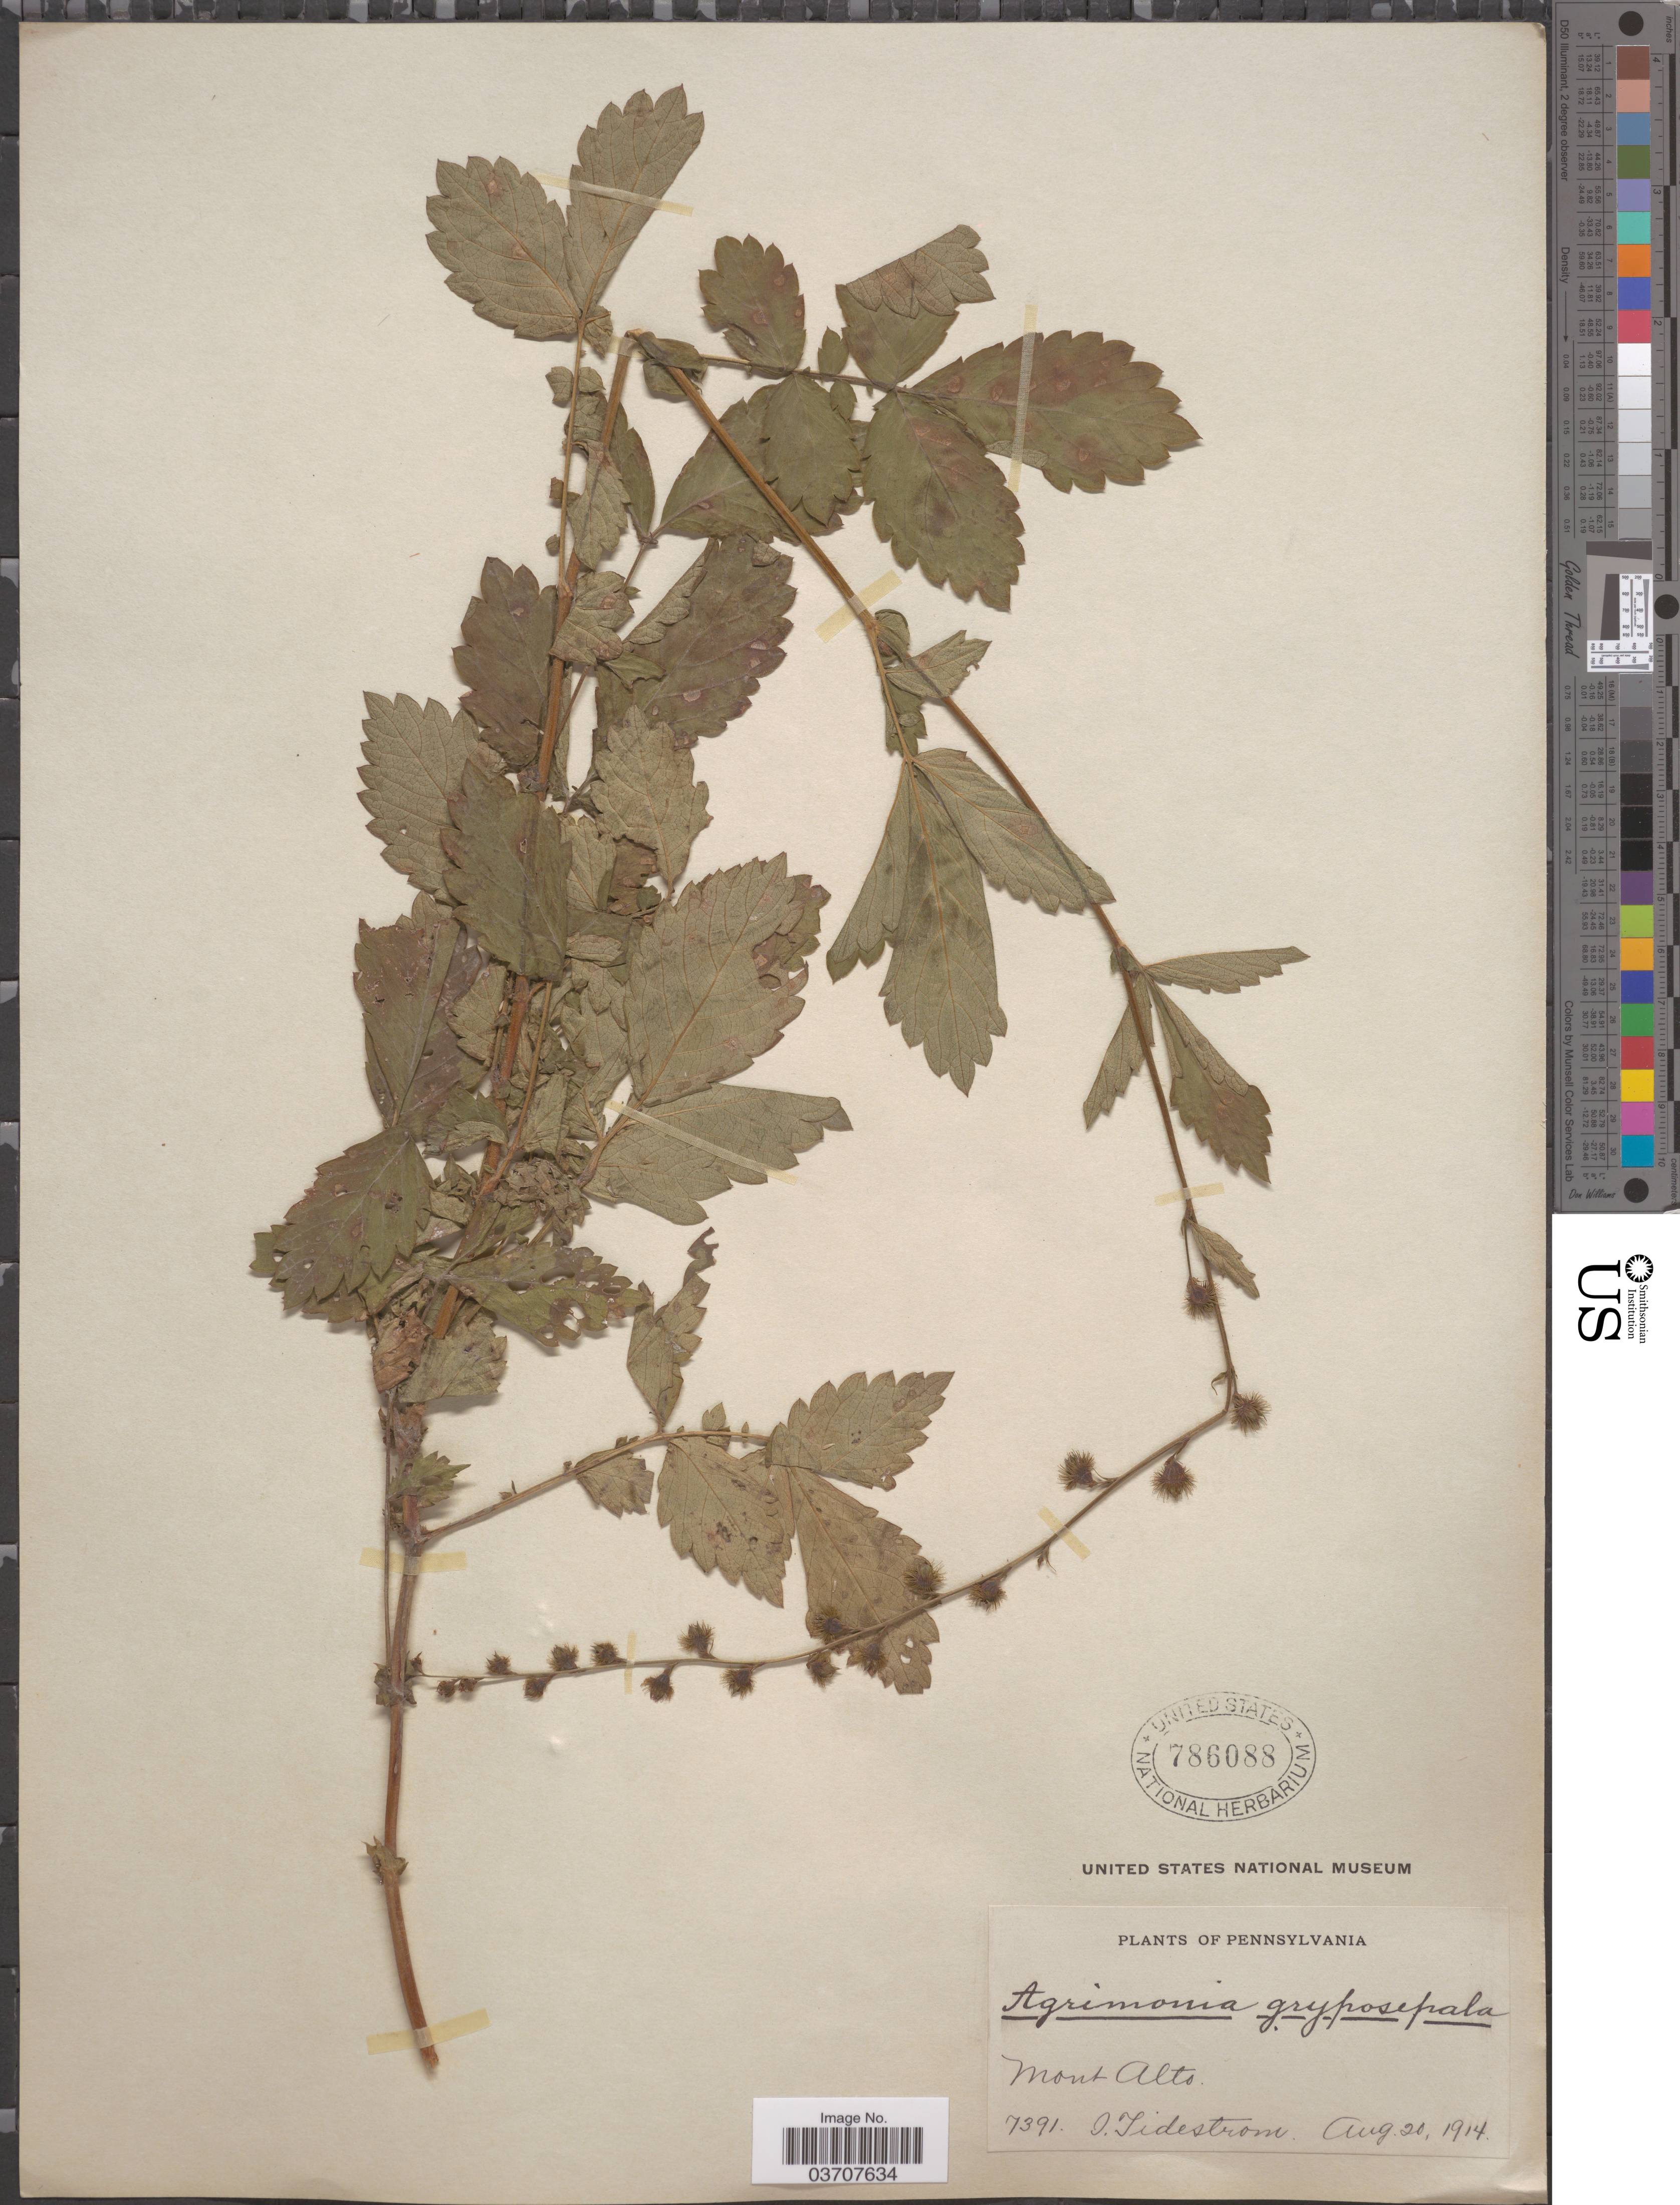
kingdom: Plantae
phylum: Tracheophyta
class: Magnoliopsida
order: Rosales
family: Rosaceae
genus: Agrimonia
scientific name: Agrimonia gryposepala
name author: Wallr.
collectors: I. F. Tidestrom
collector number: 7391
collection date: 1914-08-20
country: United States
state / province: Pennsylvania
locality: Mont Alto.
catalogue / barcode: US 786088